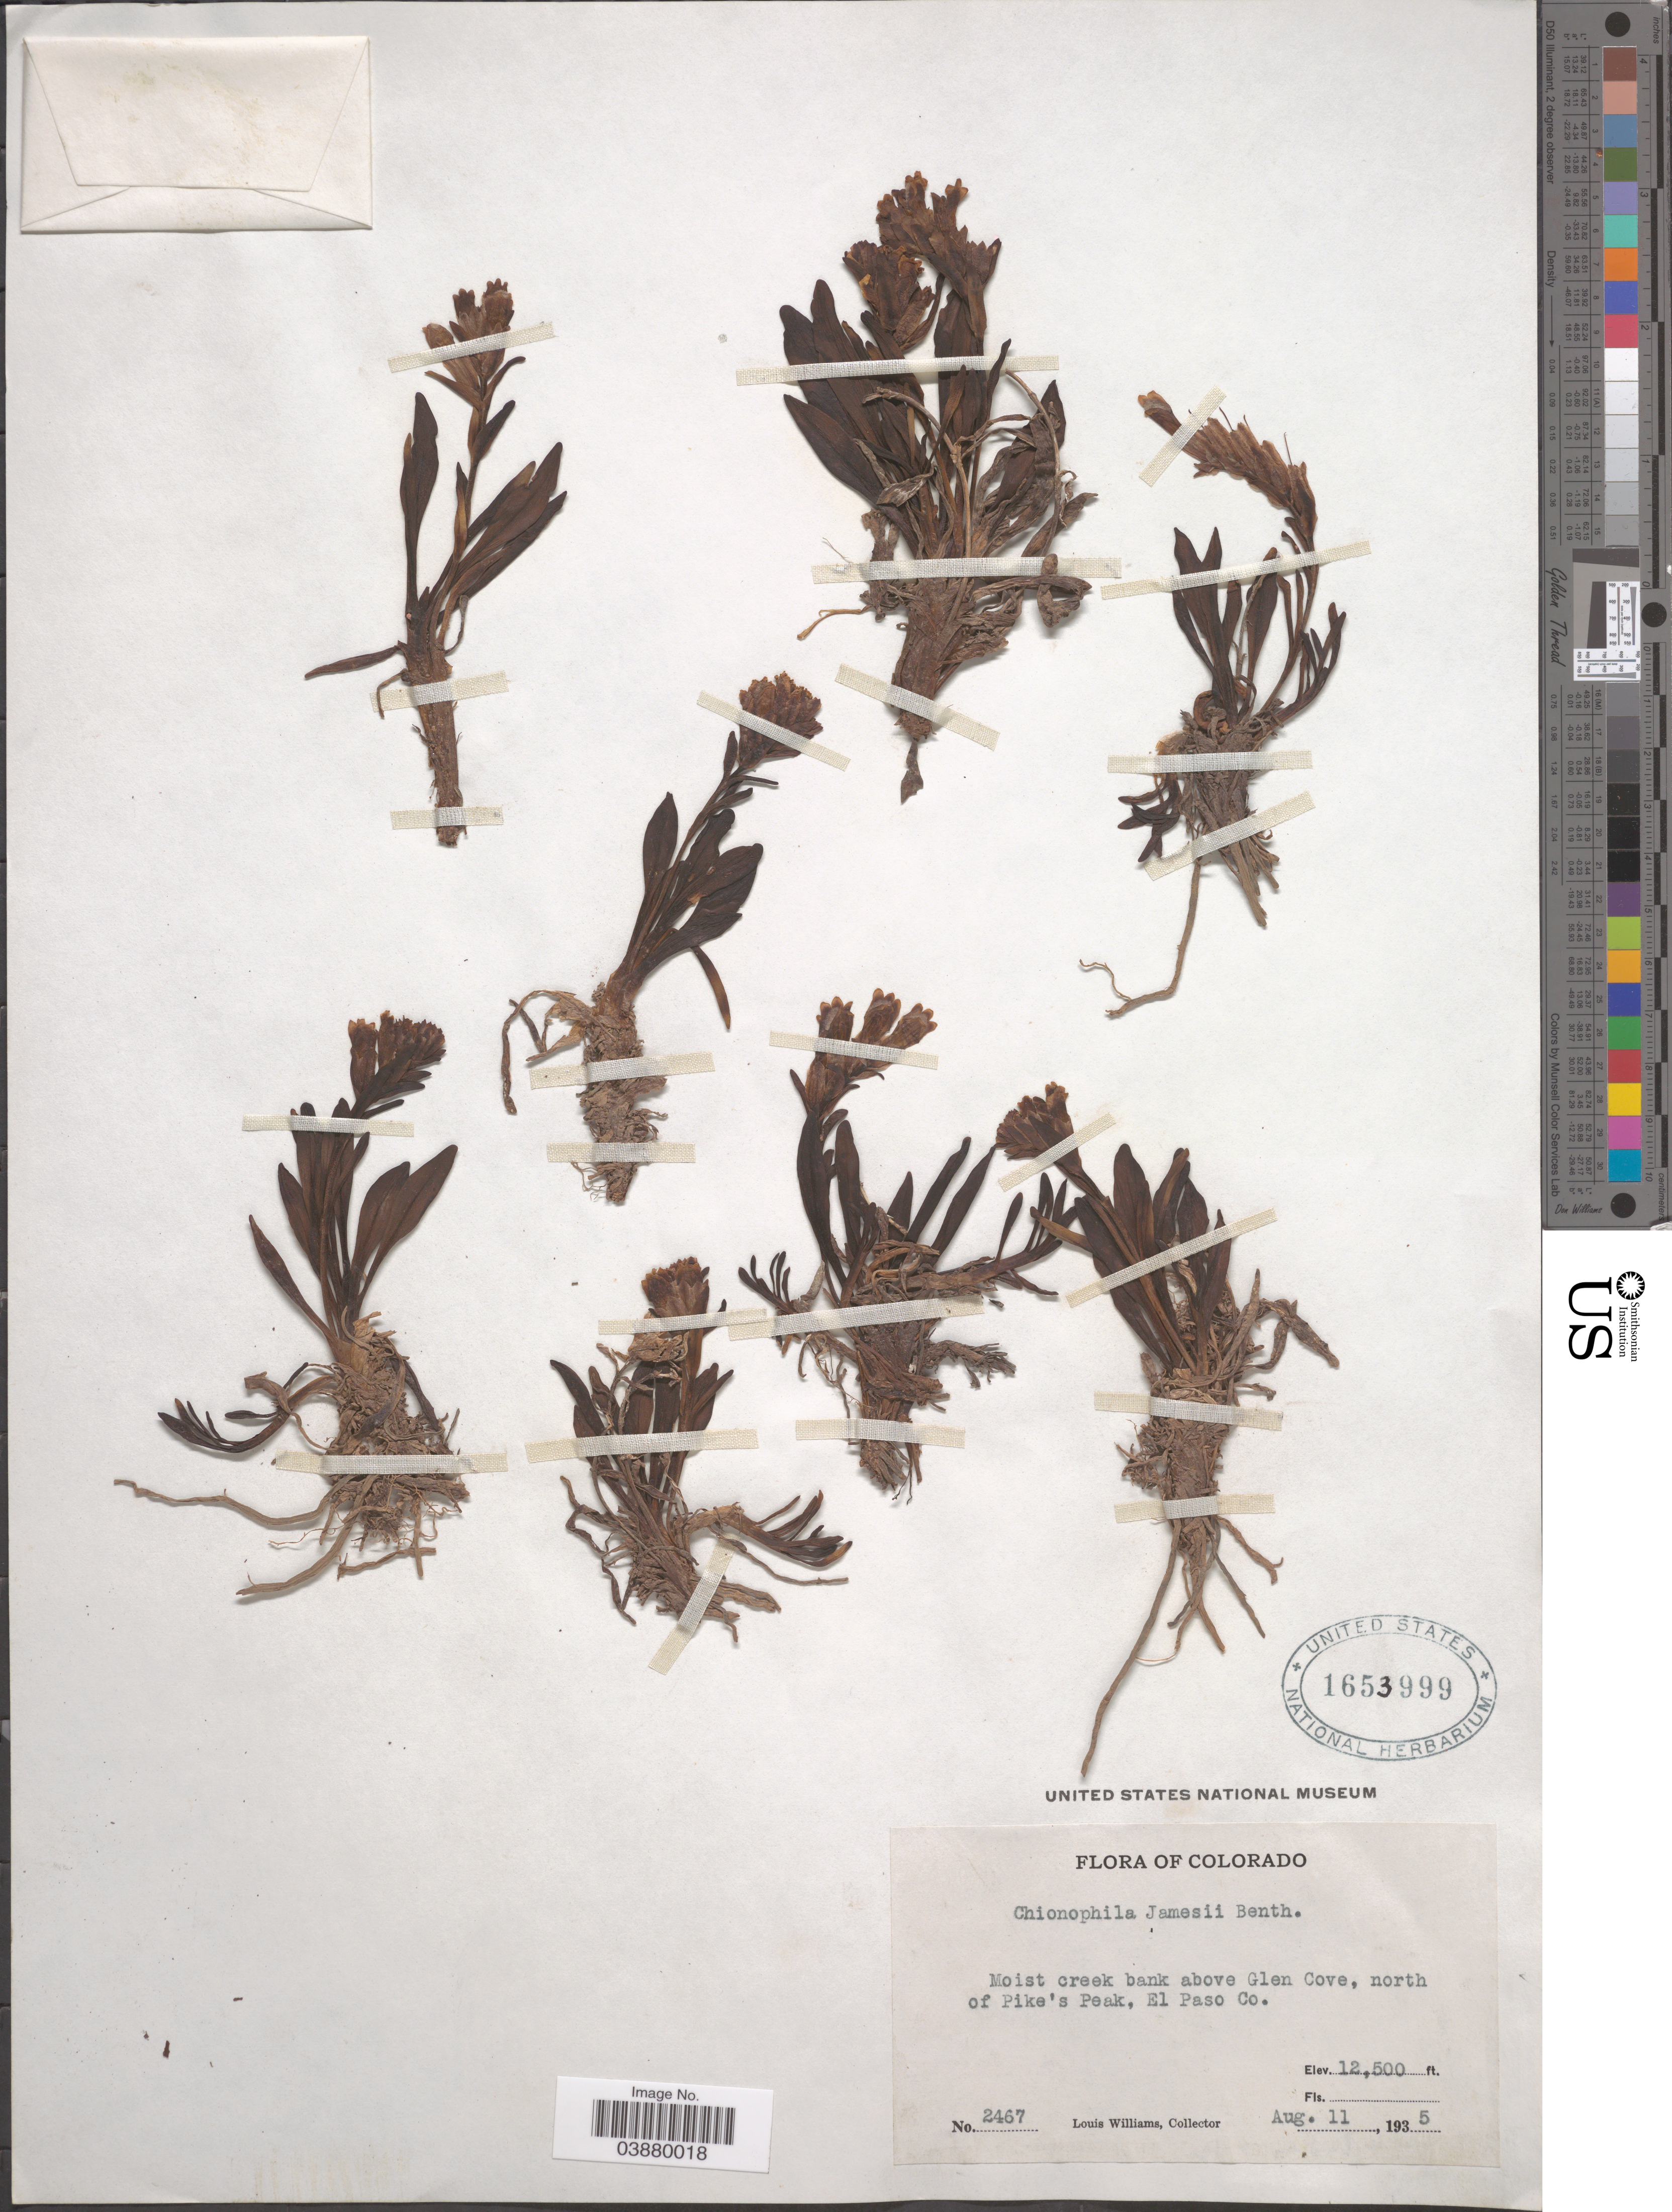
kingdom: Plantae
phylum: Tracheophyta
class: Magnoliopsida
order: Lamiales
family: Plantaginaceae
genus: Chionophila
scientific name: Chionophila jamesii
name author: Benth.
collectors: L. Williams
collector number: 2467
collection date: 1935-08-11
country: United States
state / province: Colorado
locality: Moist creek bank above Glen Cove, north of Pike's Peak, El Paso Co.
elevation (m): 3810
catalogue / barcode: US 1653999